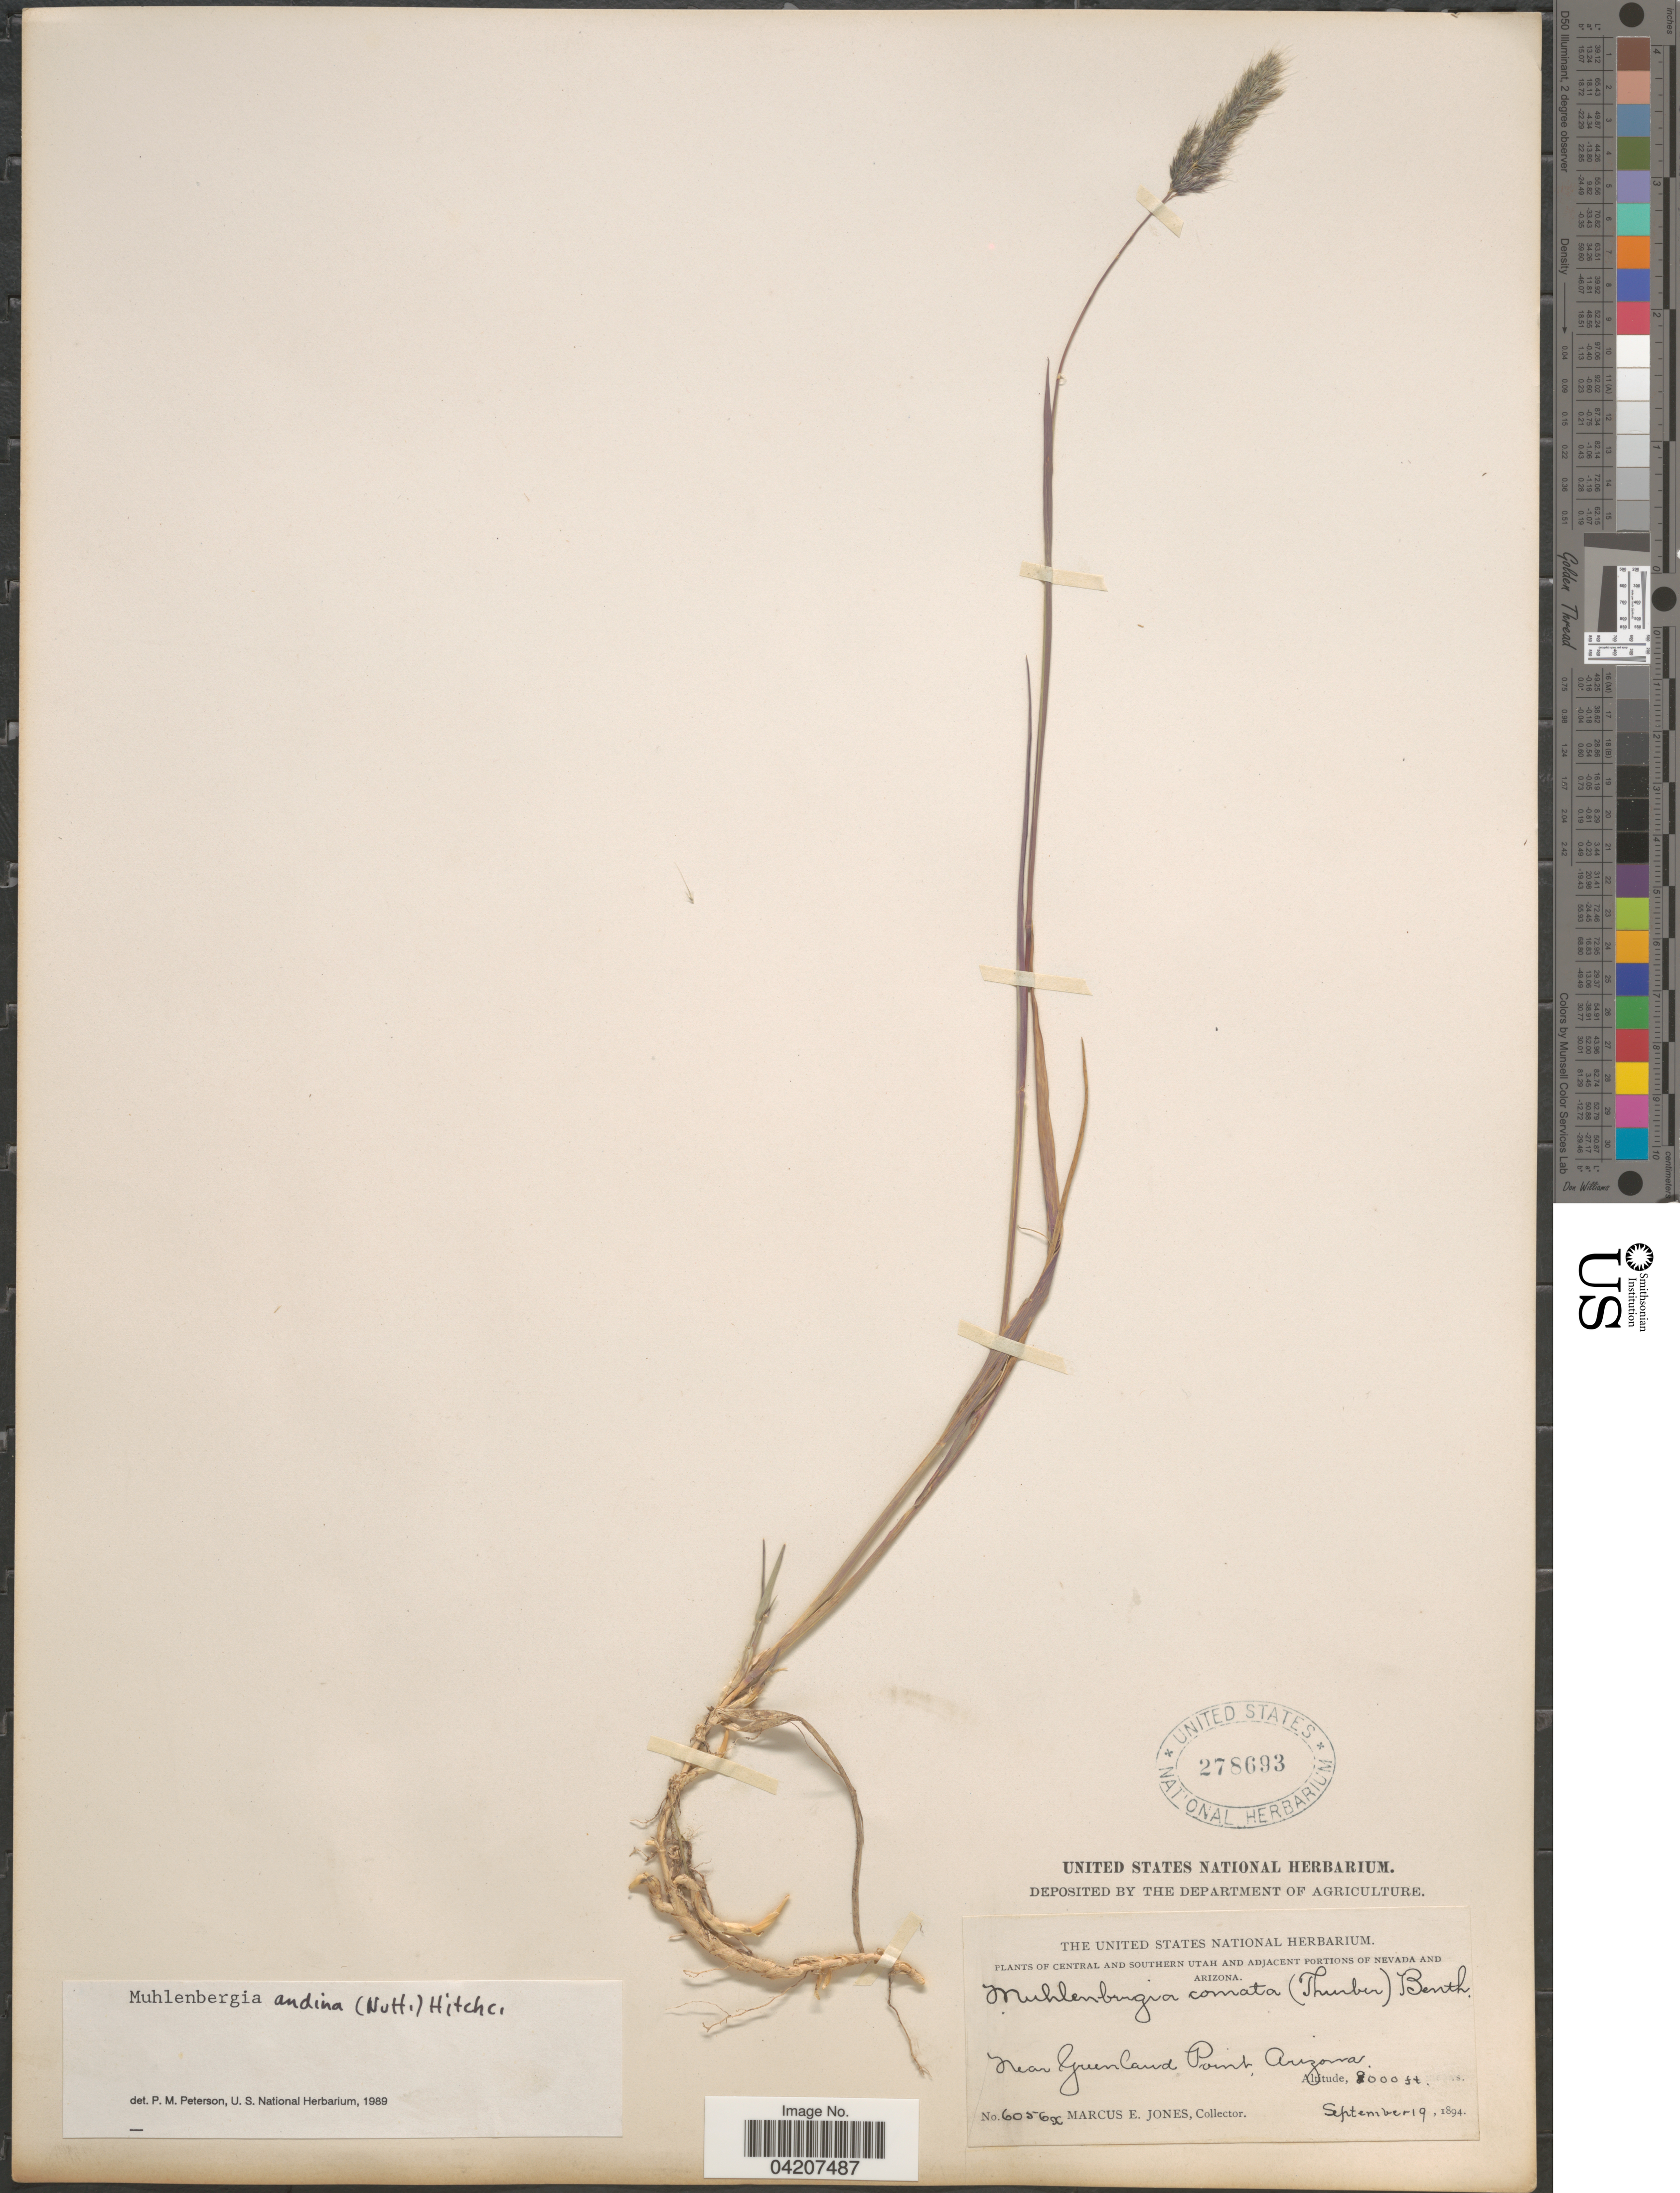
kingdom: Plantae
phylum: Tracheophyta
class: Liliopsida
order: Poales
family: Poaceae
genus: Muhlenbergia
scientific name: Muhlenbergia andina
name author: (Nutt.) Hitchc.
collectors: M. E. Jones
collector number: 6056x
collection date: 1894-09-19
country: United States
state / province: Arizona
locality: Near Greenland Point.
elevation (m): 2438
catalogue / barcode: US 278693